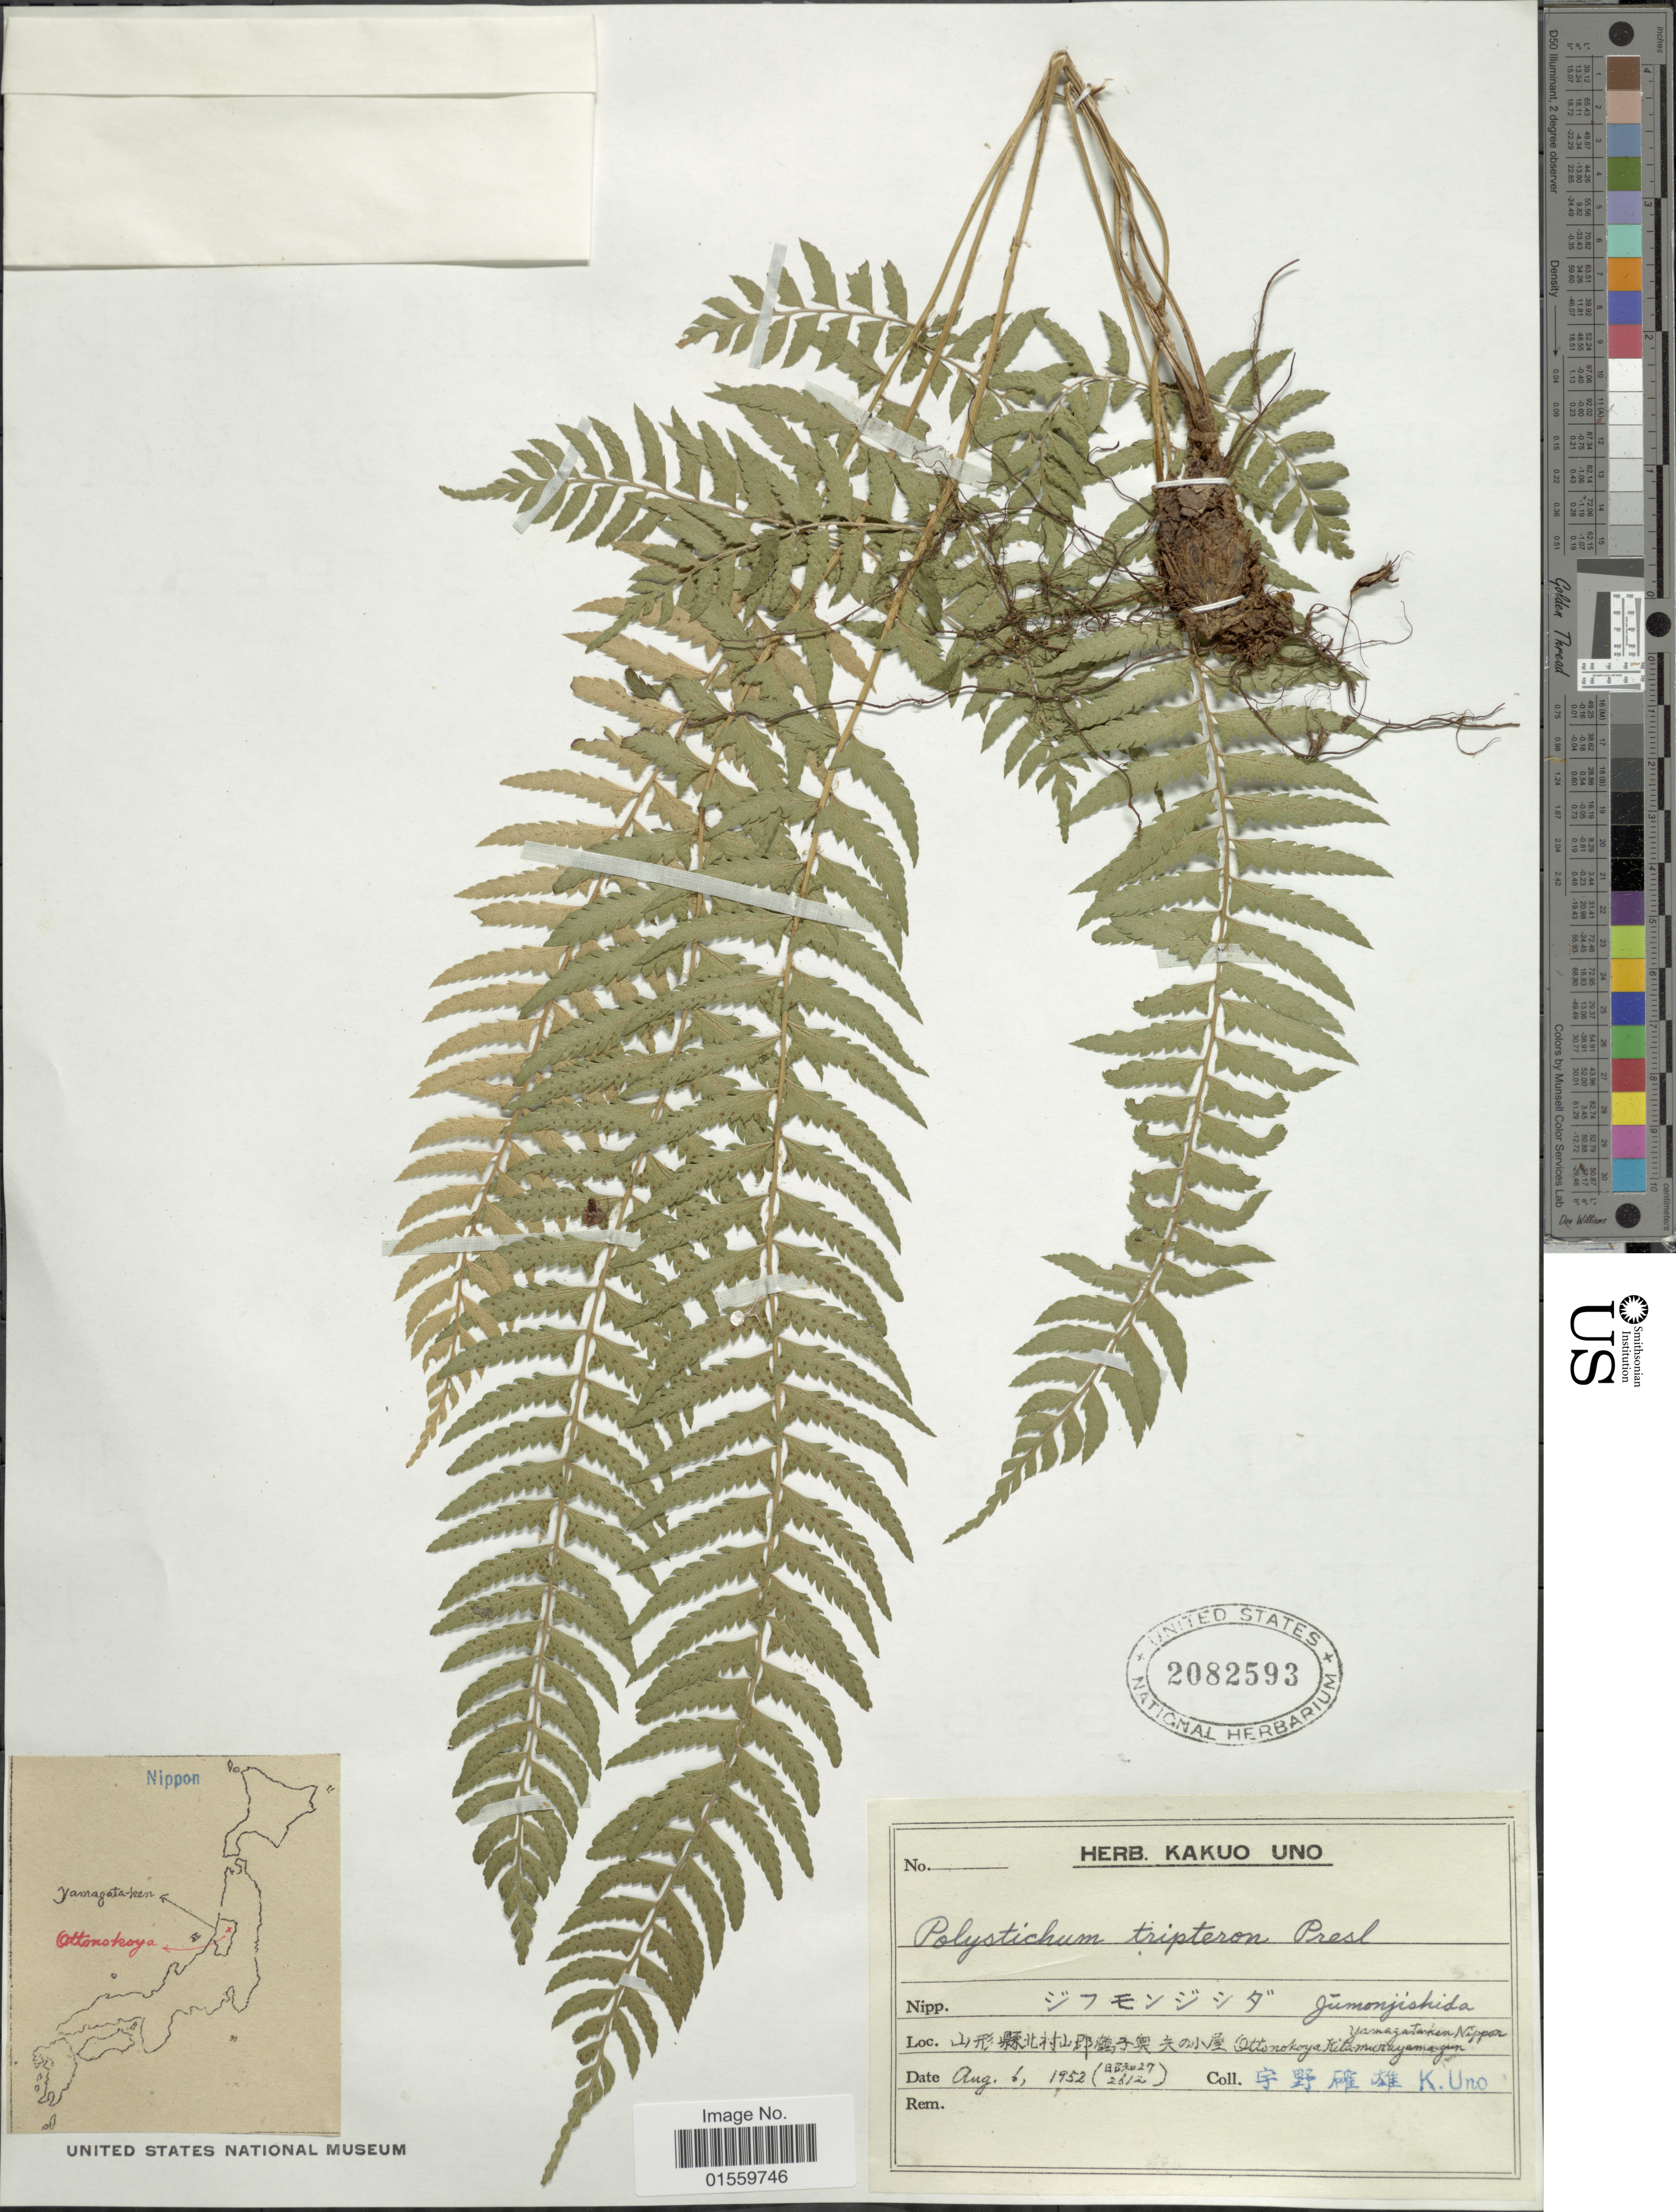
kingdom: Plantae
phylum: Tracheophyta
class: Polypodiopsida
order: Polypodiales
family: Dryopteridaceae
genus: Polystichum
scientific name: Polystichum tripteron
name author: (Kunze) C. Presl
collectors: K. Uno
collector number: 2612*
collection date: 1952-08-06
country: Japan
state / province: Yamagata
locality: Yamagata-ken, Nippon, Ottonokoya, Kita-murayama-gun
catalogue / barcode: US 2082593